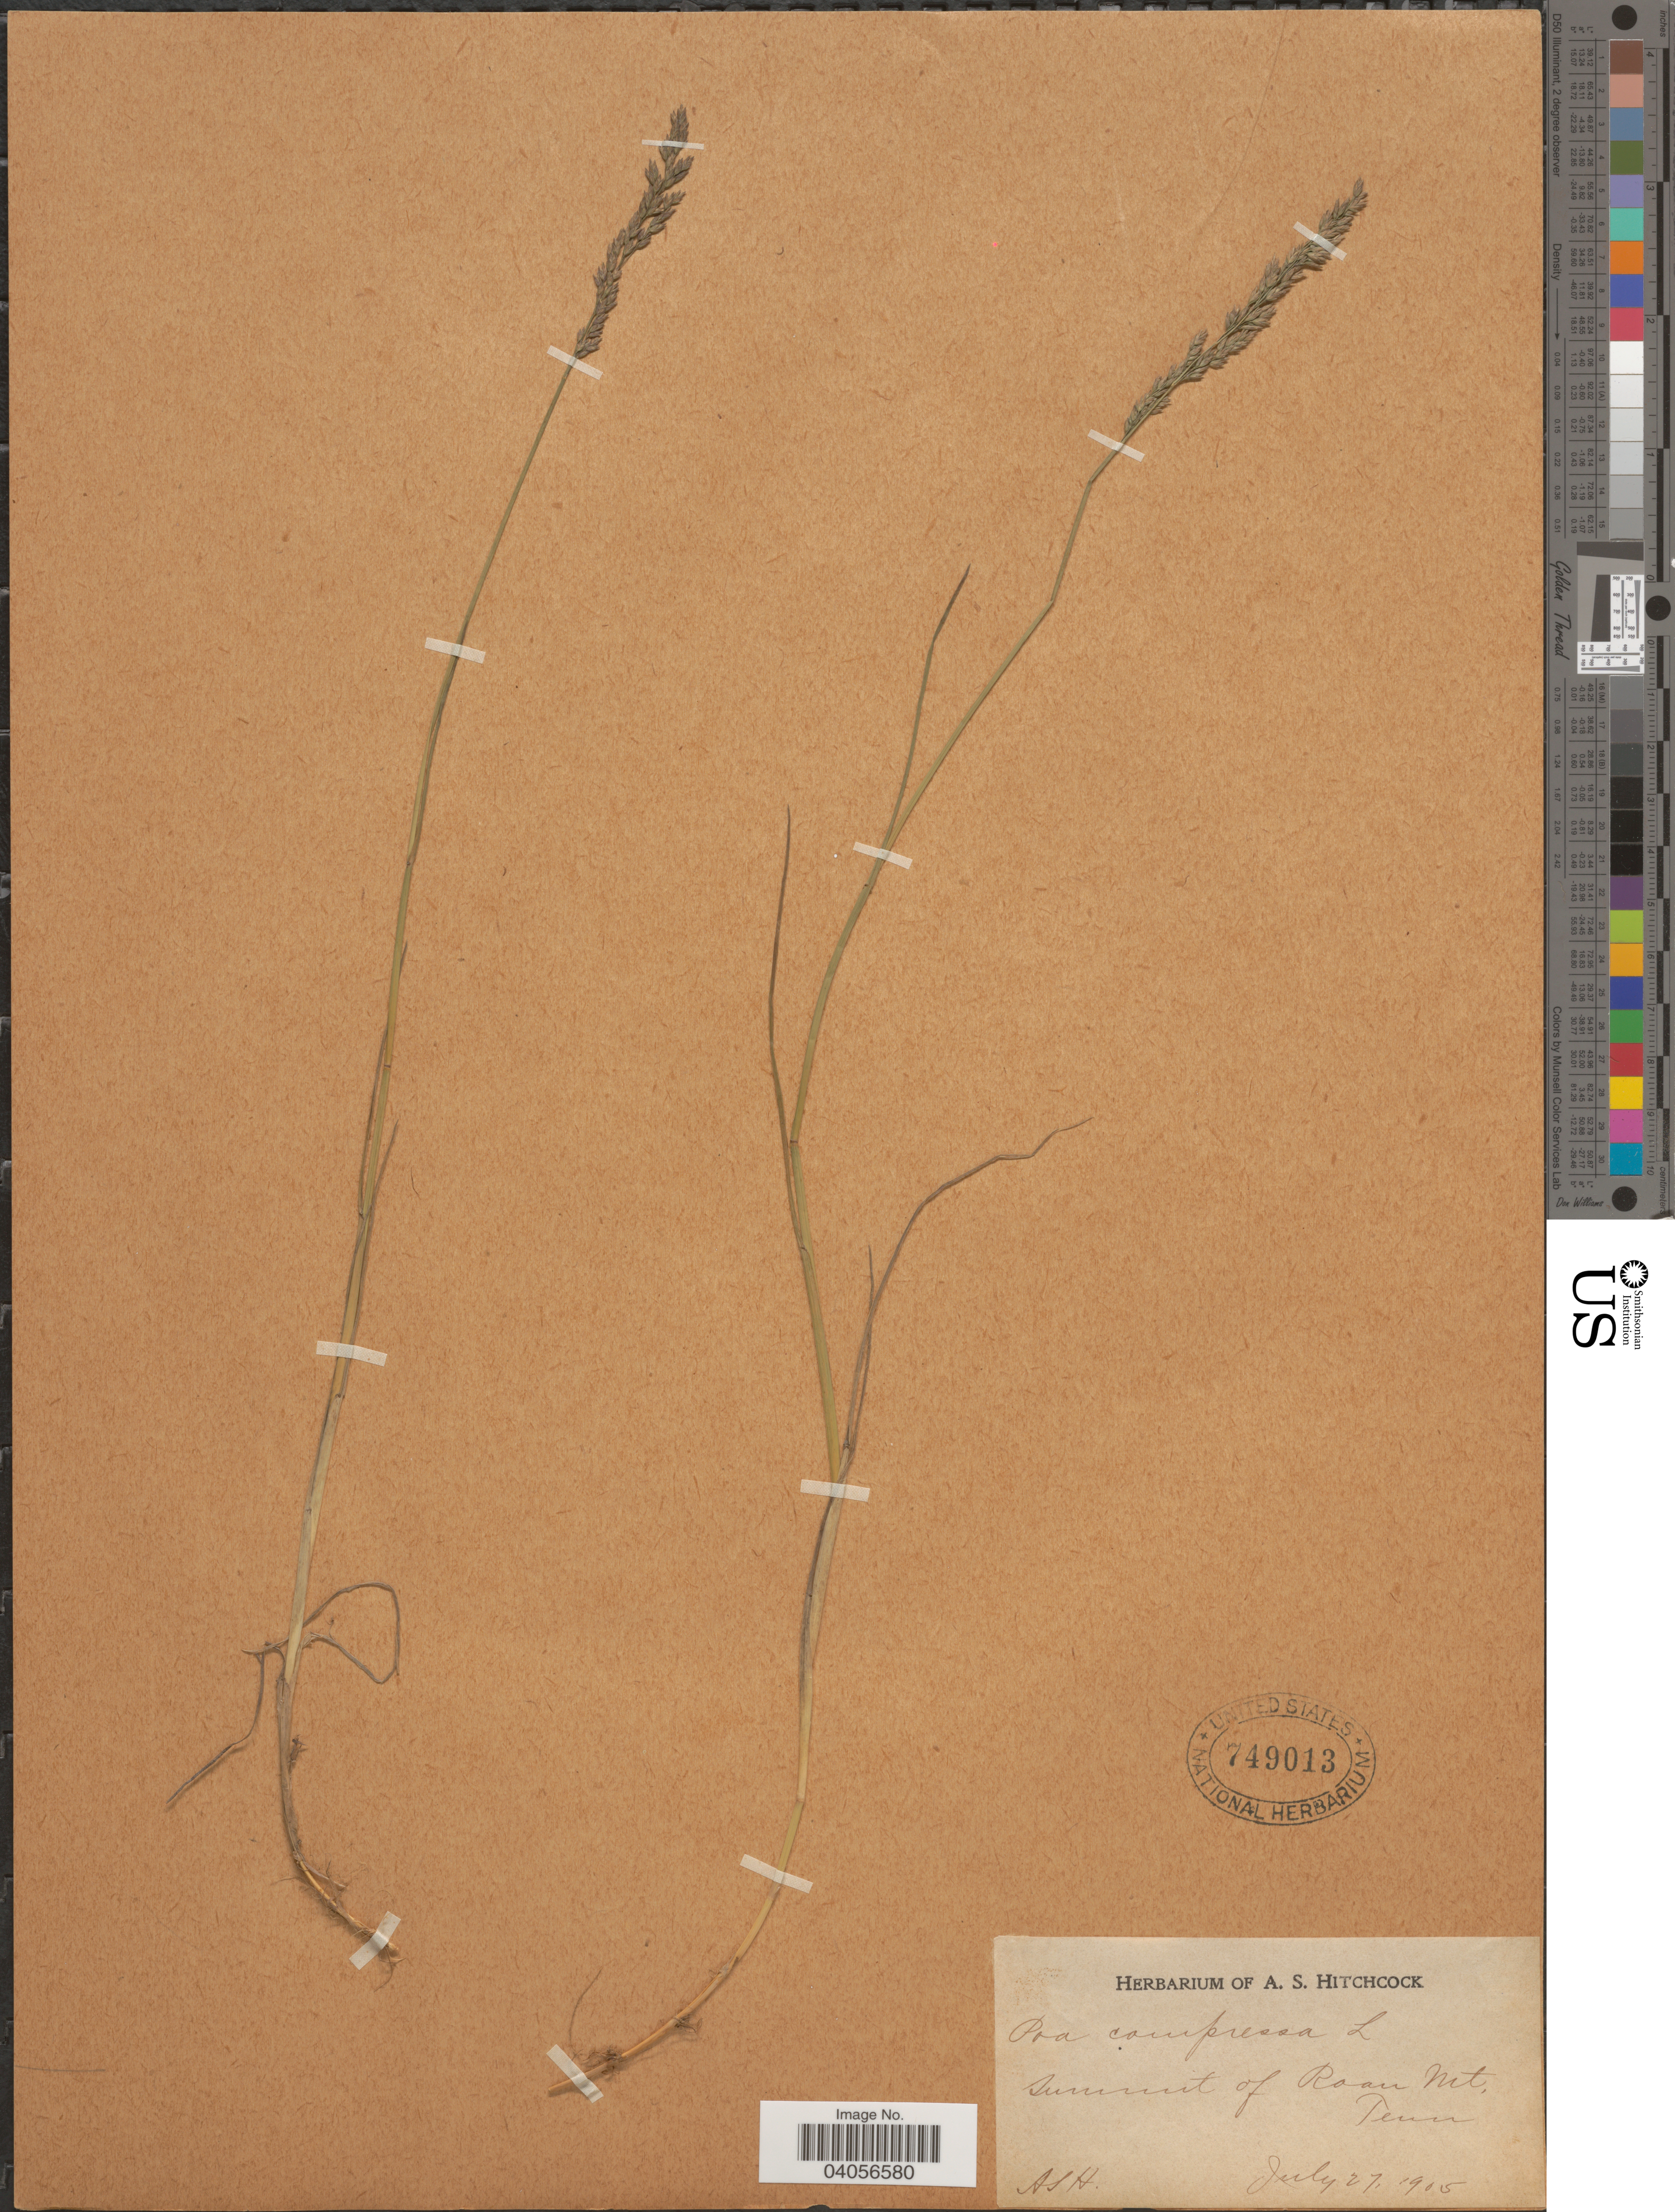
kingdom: Plantae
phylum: Tracheophyta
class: Liliopsida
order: Poales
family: Poaceae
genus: Poa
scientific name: Poa compressa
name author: L.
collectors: A. S. Hitchcock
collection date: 1905-07-27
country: United States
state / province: Tennessee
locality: Summit of Roan Mt.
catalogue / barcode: US 749013